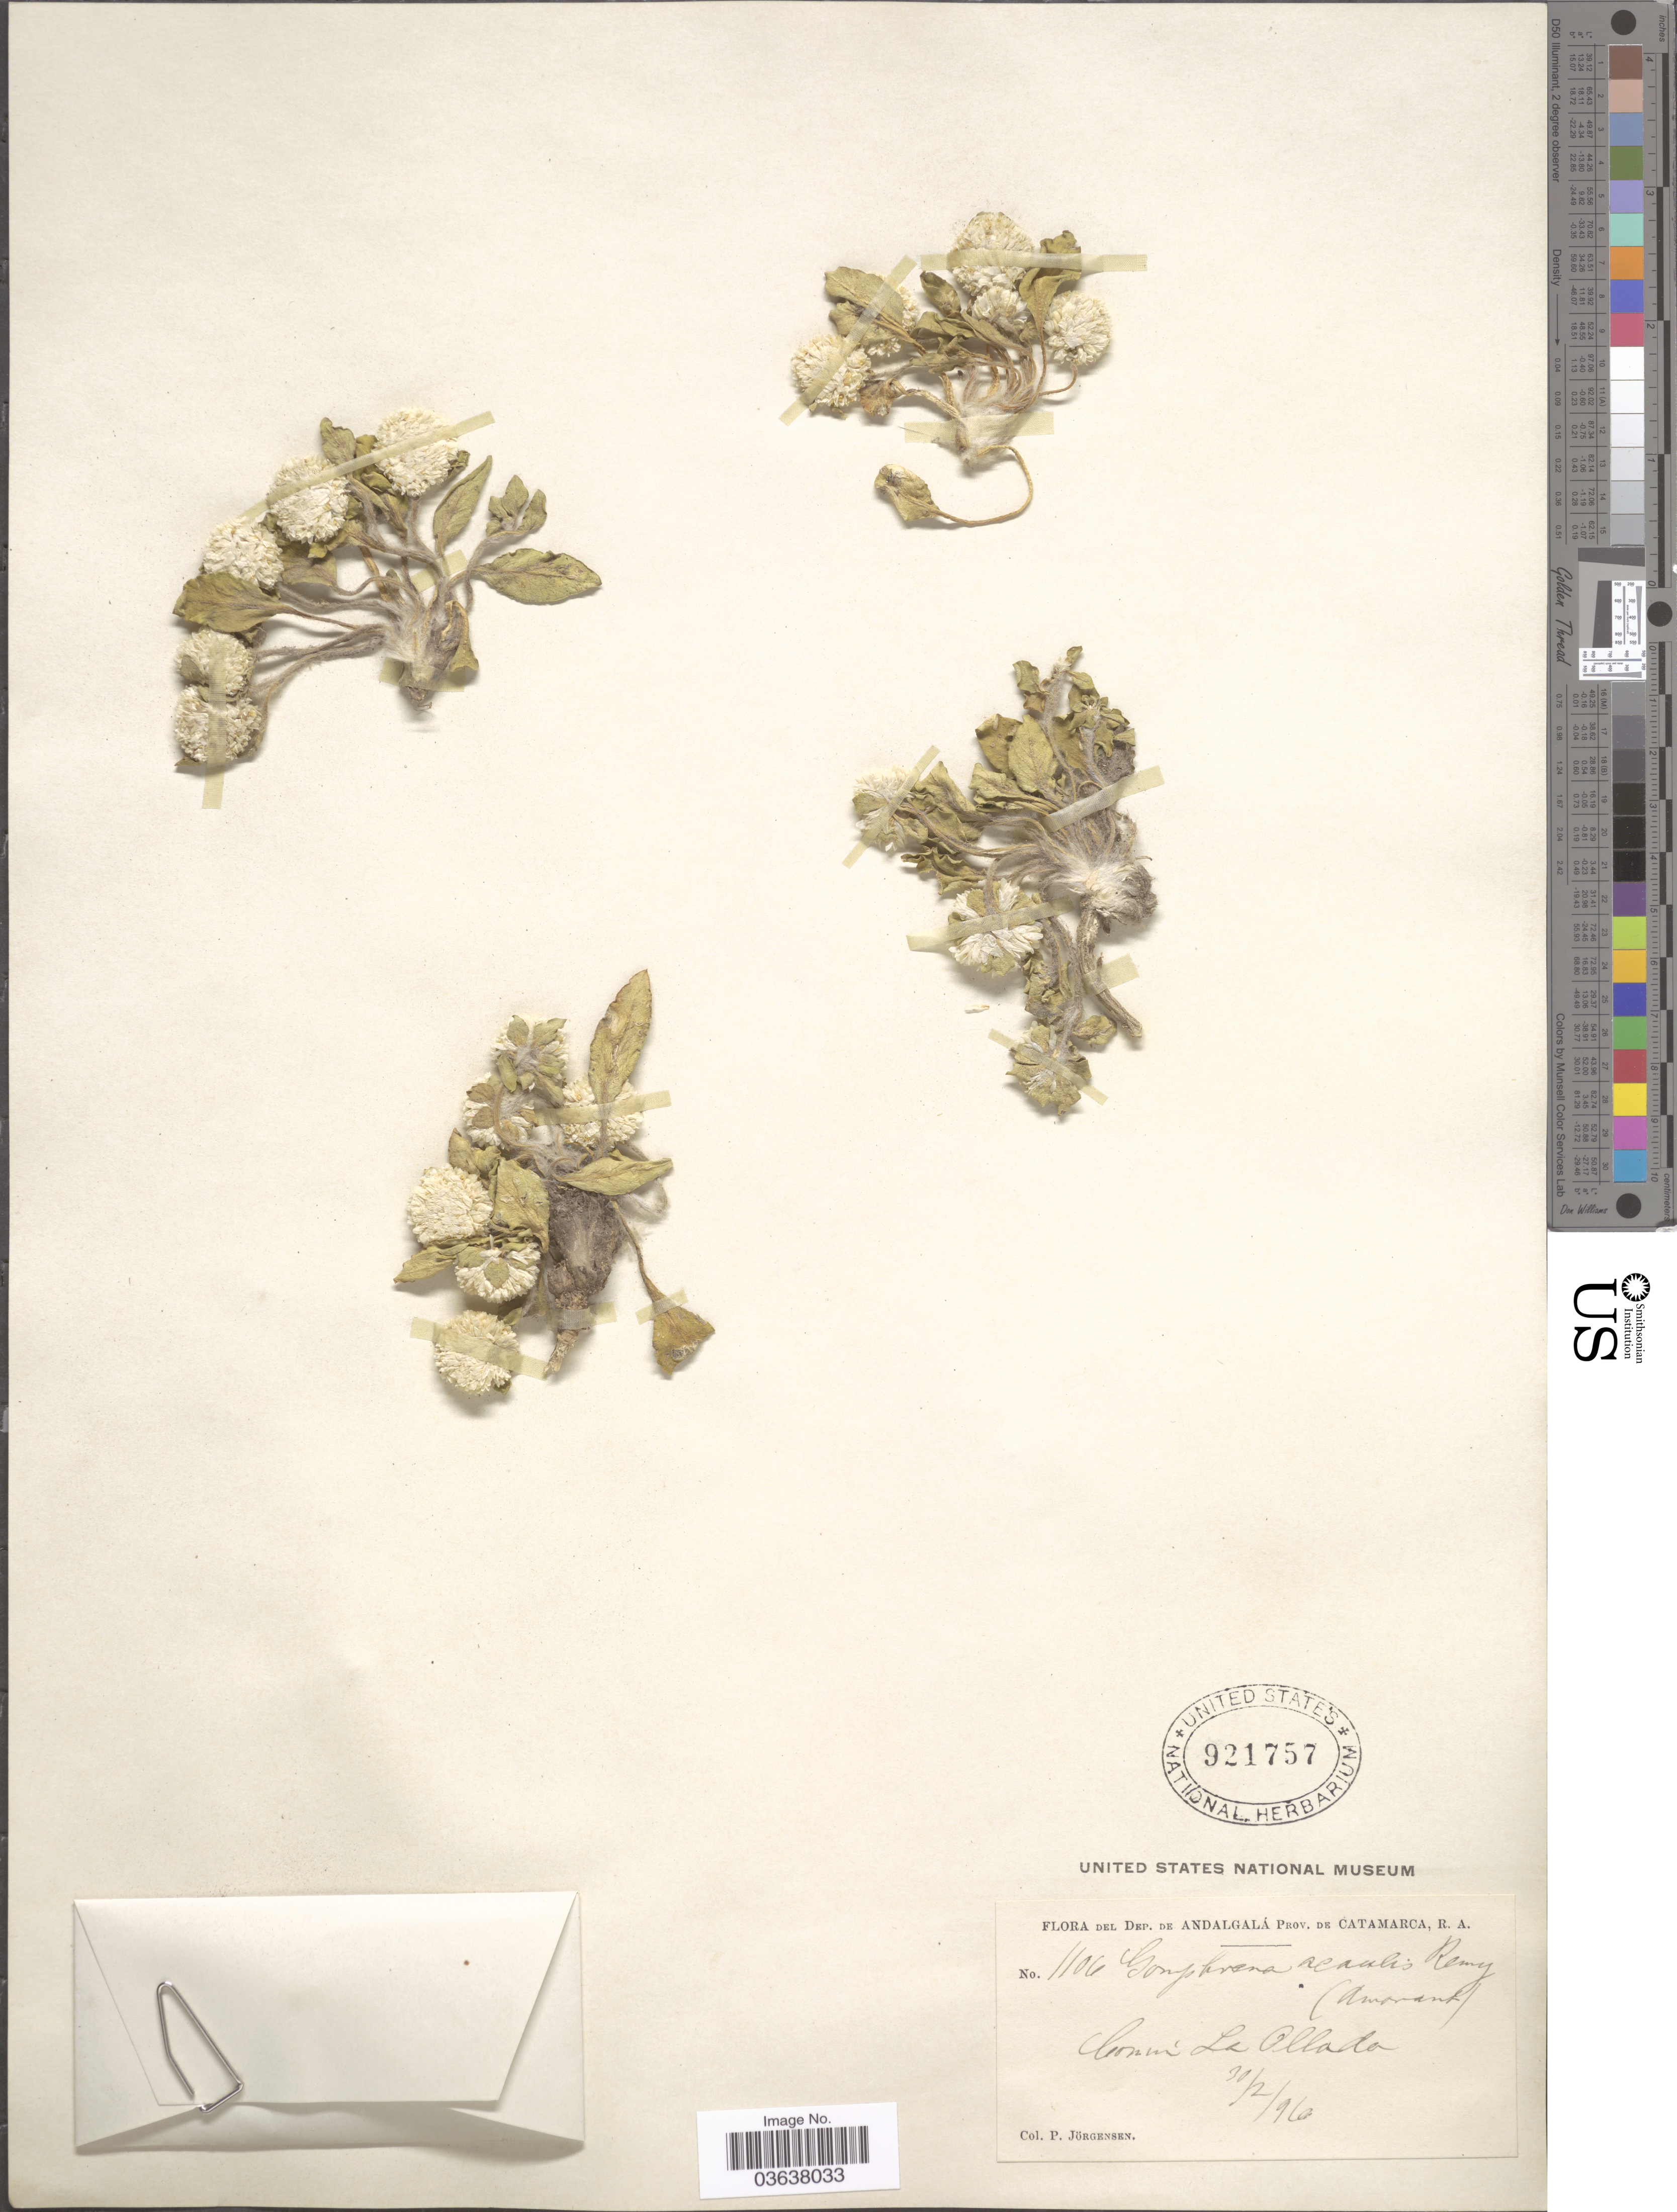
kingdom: Plantae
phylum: Tracheophyta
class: Magnoliopsida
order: Caryophyllales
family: Amaranthaceae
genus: Gomphrena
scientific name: Gomphrena meyeniana var. acaulis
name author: (J. Rémy) Suess.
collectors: P. Jörgensen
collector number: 1106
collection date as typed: Transcribed d/m/y: 30/2/1916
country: Argentina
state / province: Catamarca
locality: Dep. de Andalgalá, Común La Ollada.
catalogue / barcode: US 921757